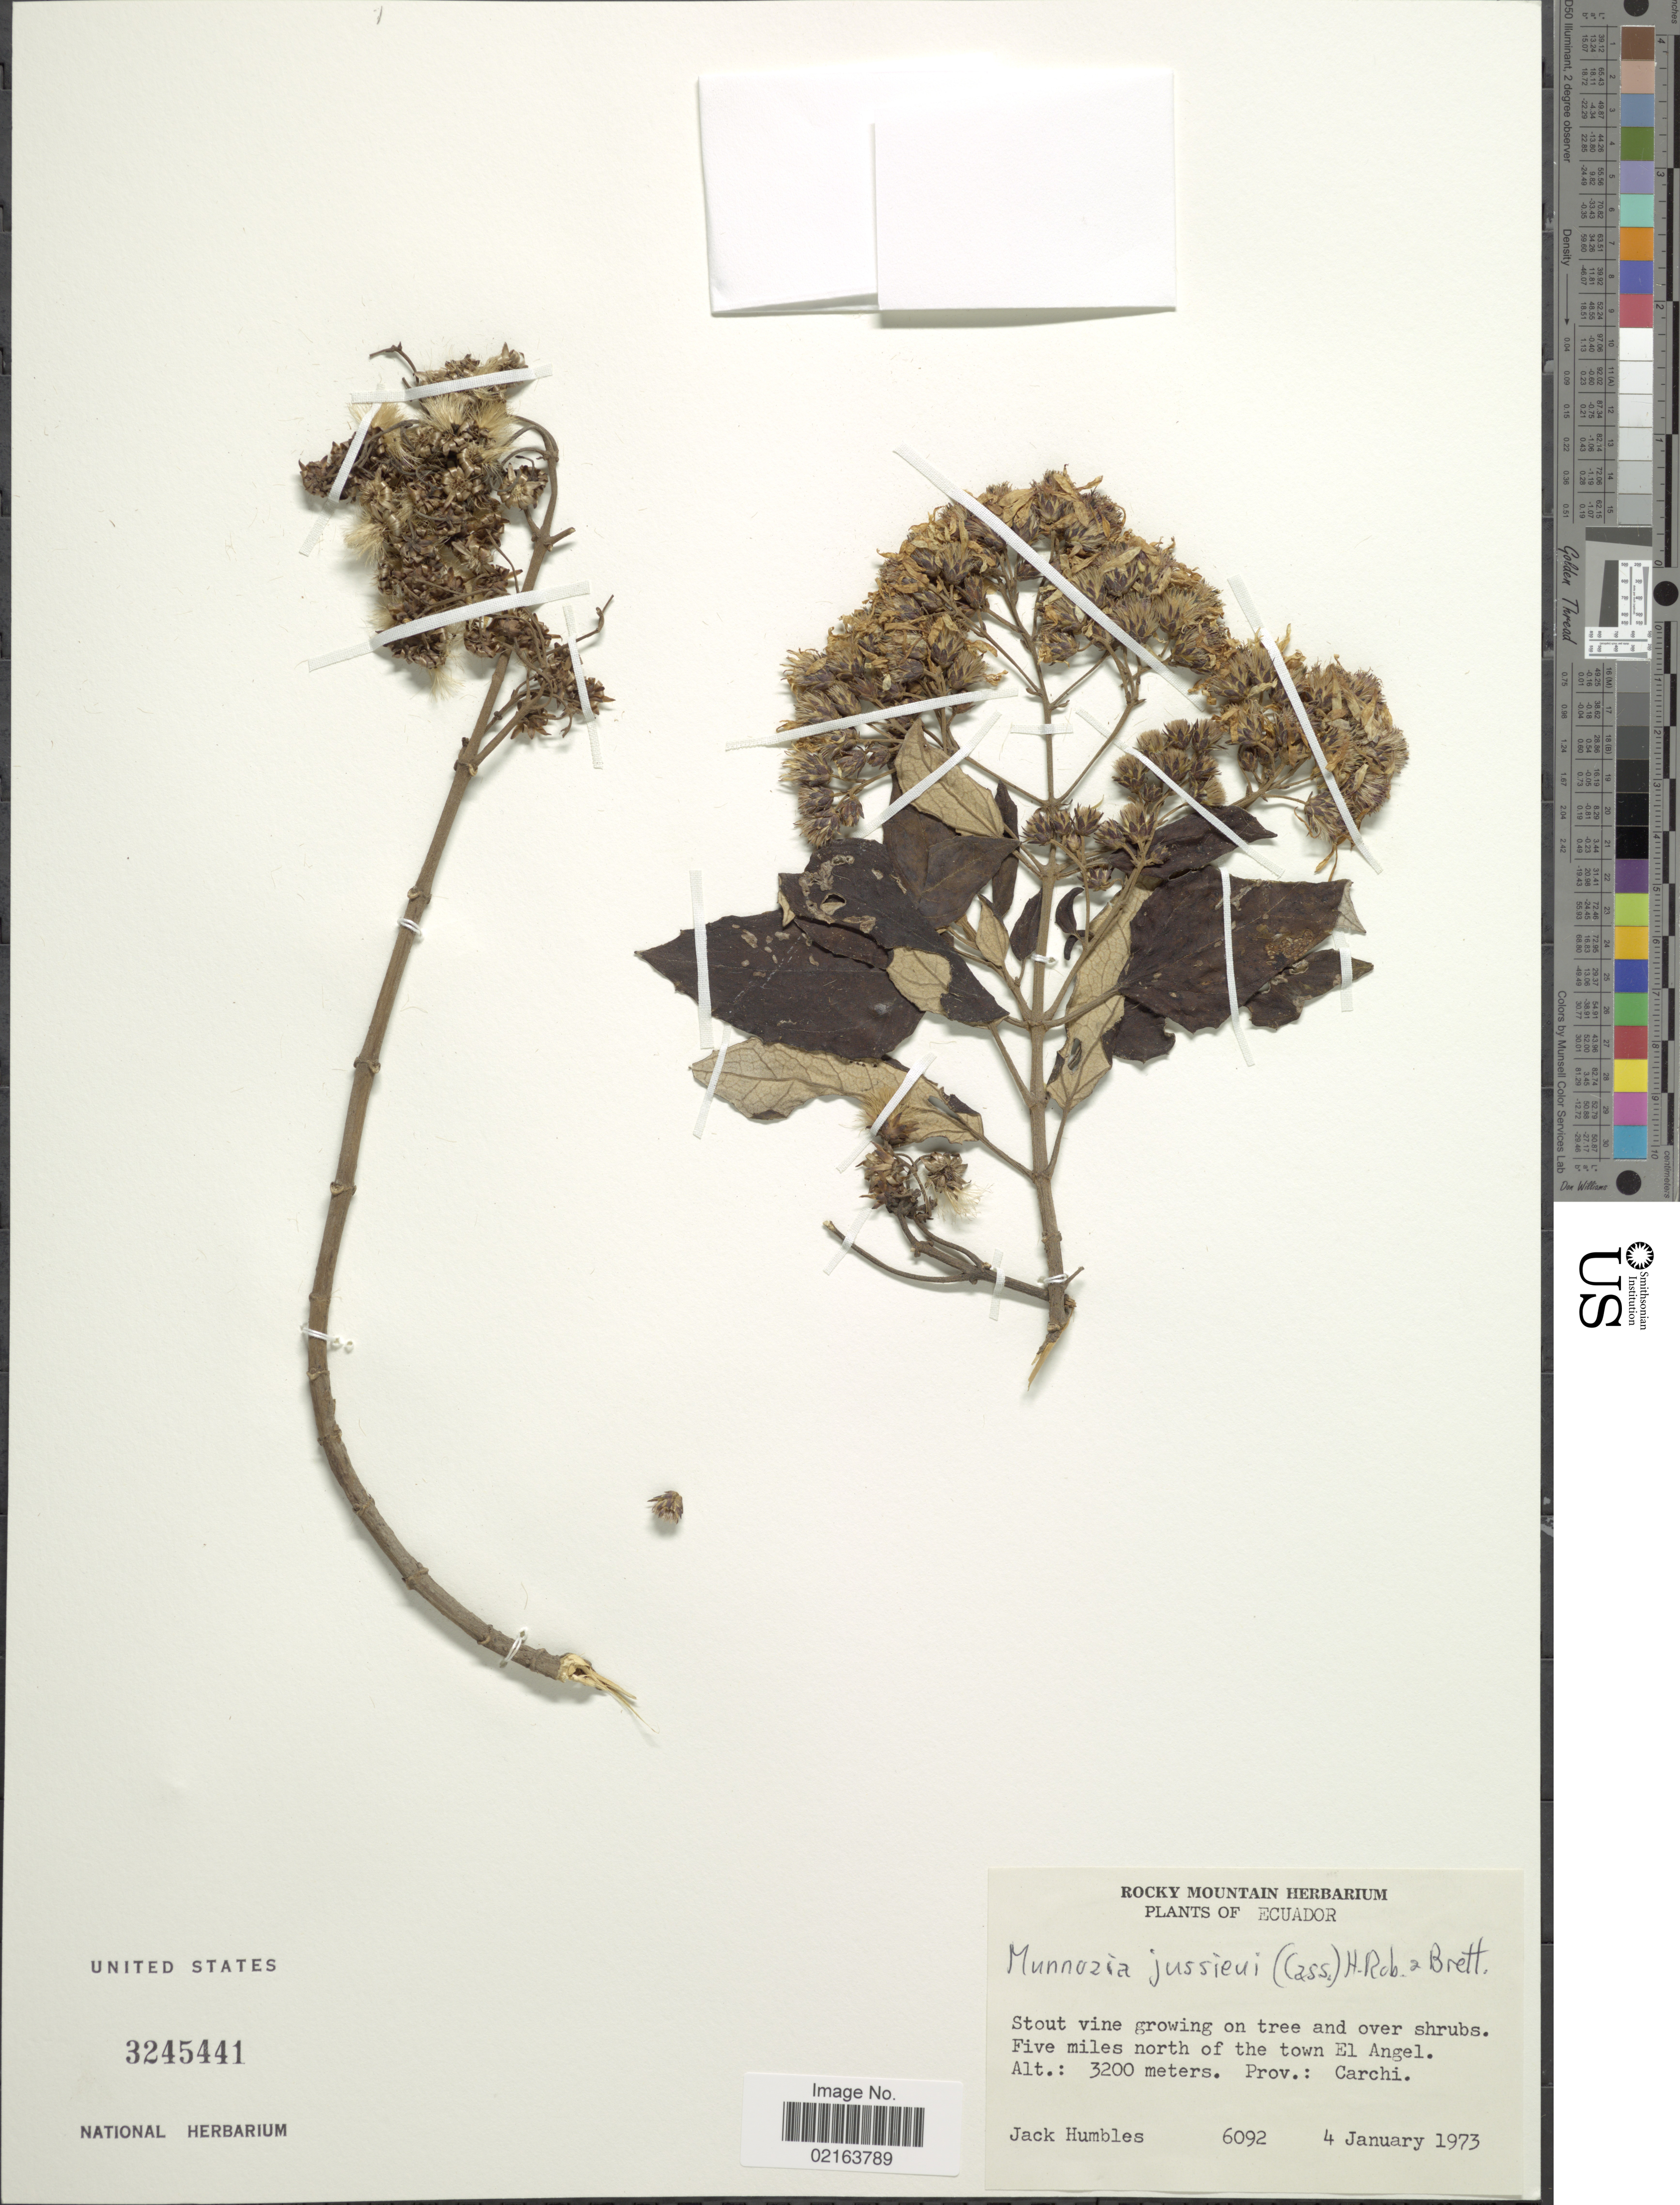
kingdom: Plantae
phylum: Tracheophyta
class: Magnoliopsida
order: Asterales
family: Asteraceae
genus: Munnozia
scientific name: Munnozia jussieui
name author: (Cass.) H. Rob. & Brettell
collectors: J. Humbles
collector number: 6092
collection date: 1973-01-04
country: Ecuador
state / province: Carchi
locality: Five miles north of the town El Angel, Prov.: Carchi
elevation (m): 3200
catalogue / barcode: US 32454441